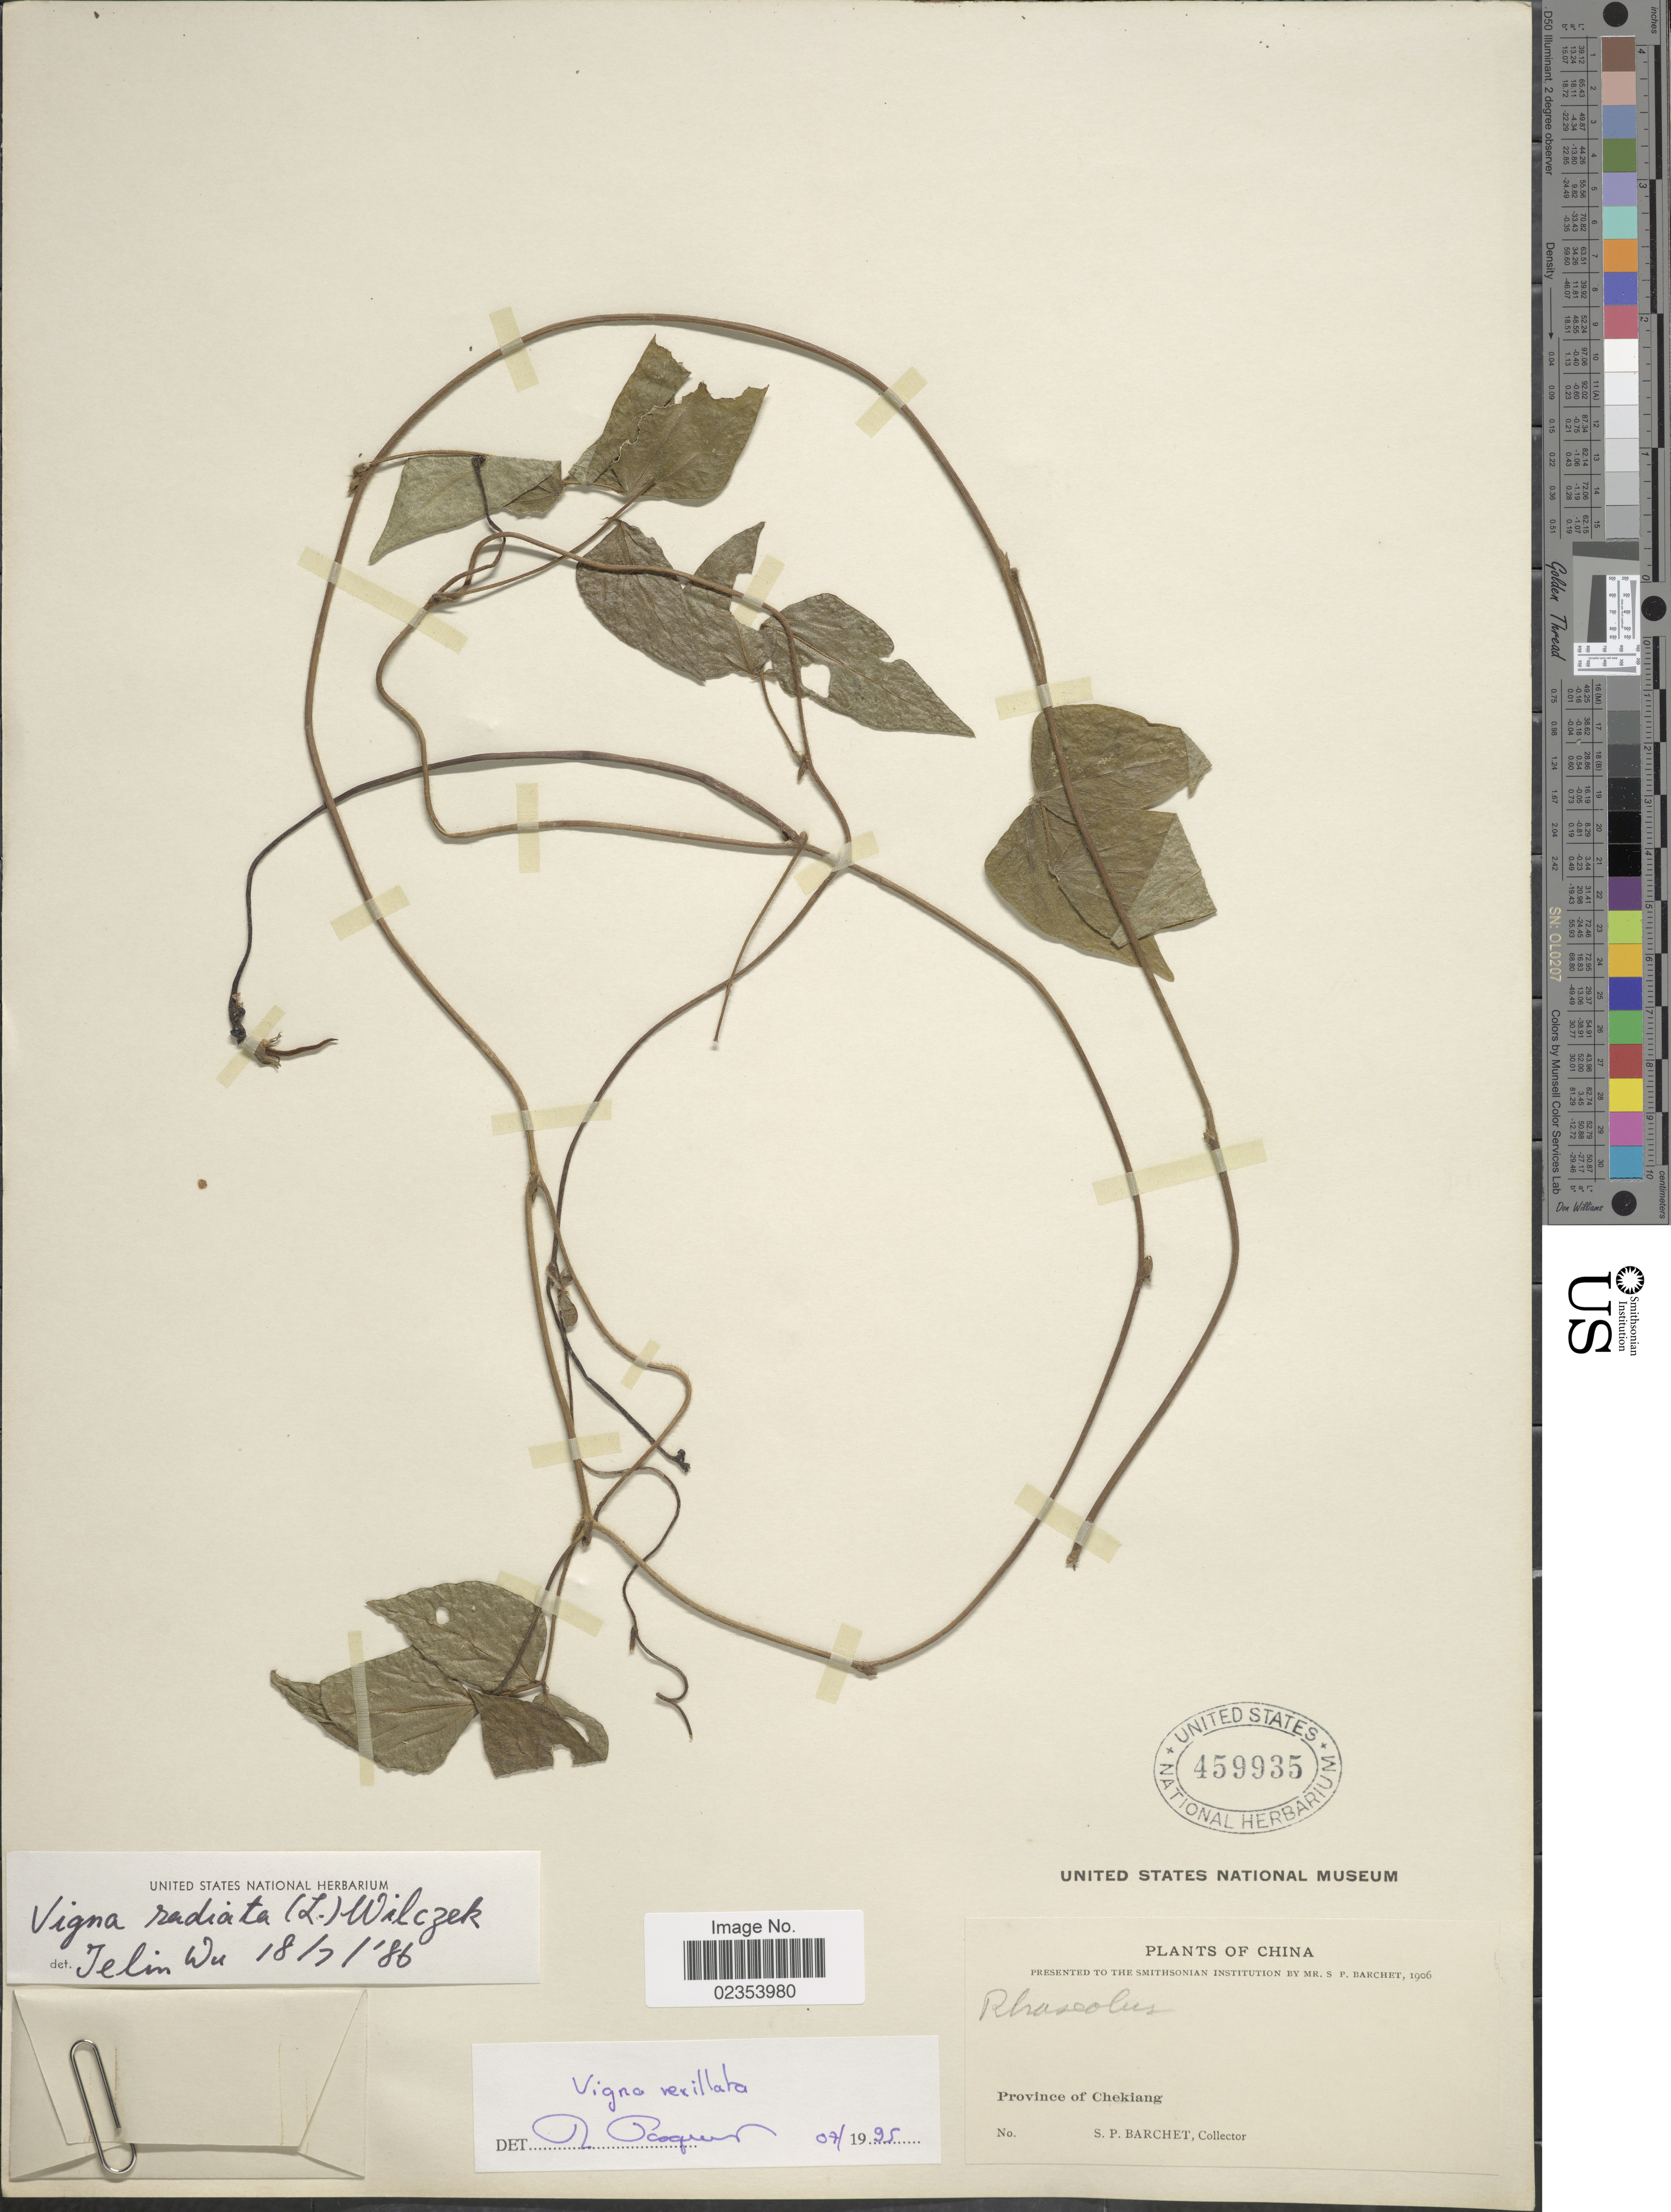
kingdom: Plantae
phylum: Tracheophyta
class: Magnoliopsida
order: Fabales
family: Fabaceae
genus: Vigna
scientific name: Vigna vexillata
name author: (L.) A. Rich.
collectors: S. P. Barchet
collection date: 1906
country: China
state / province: Zhejiang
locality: Province of Chekiang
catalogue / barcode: US 459935